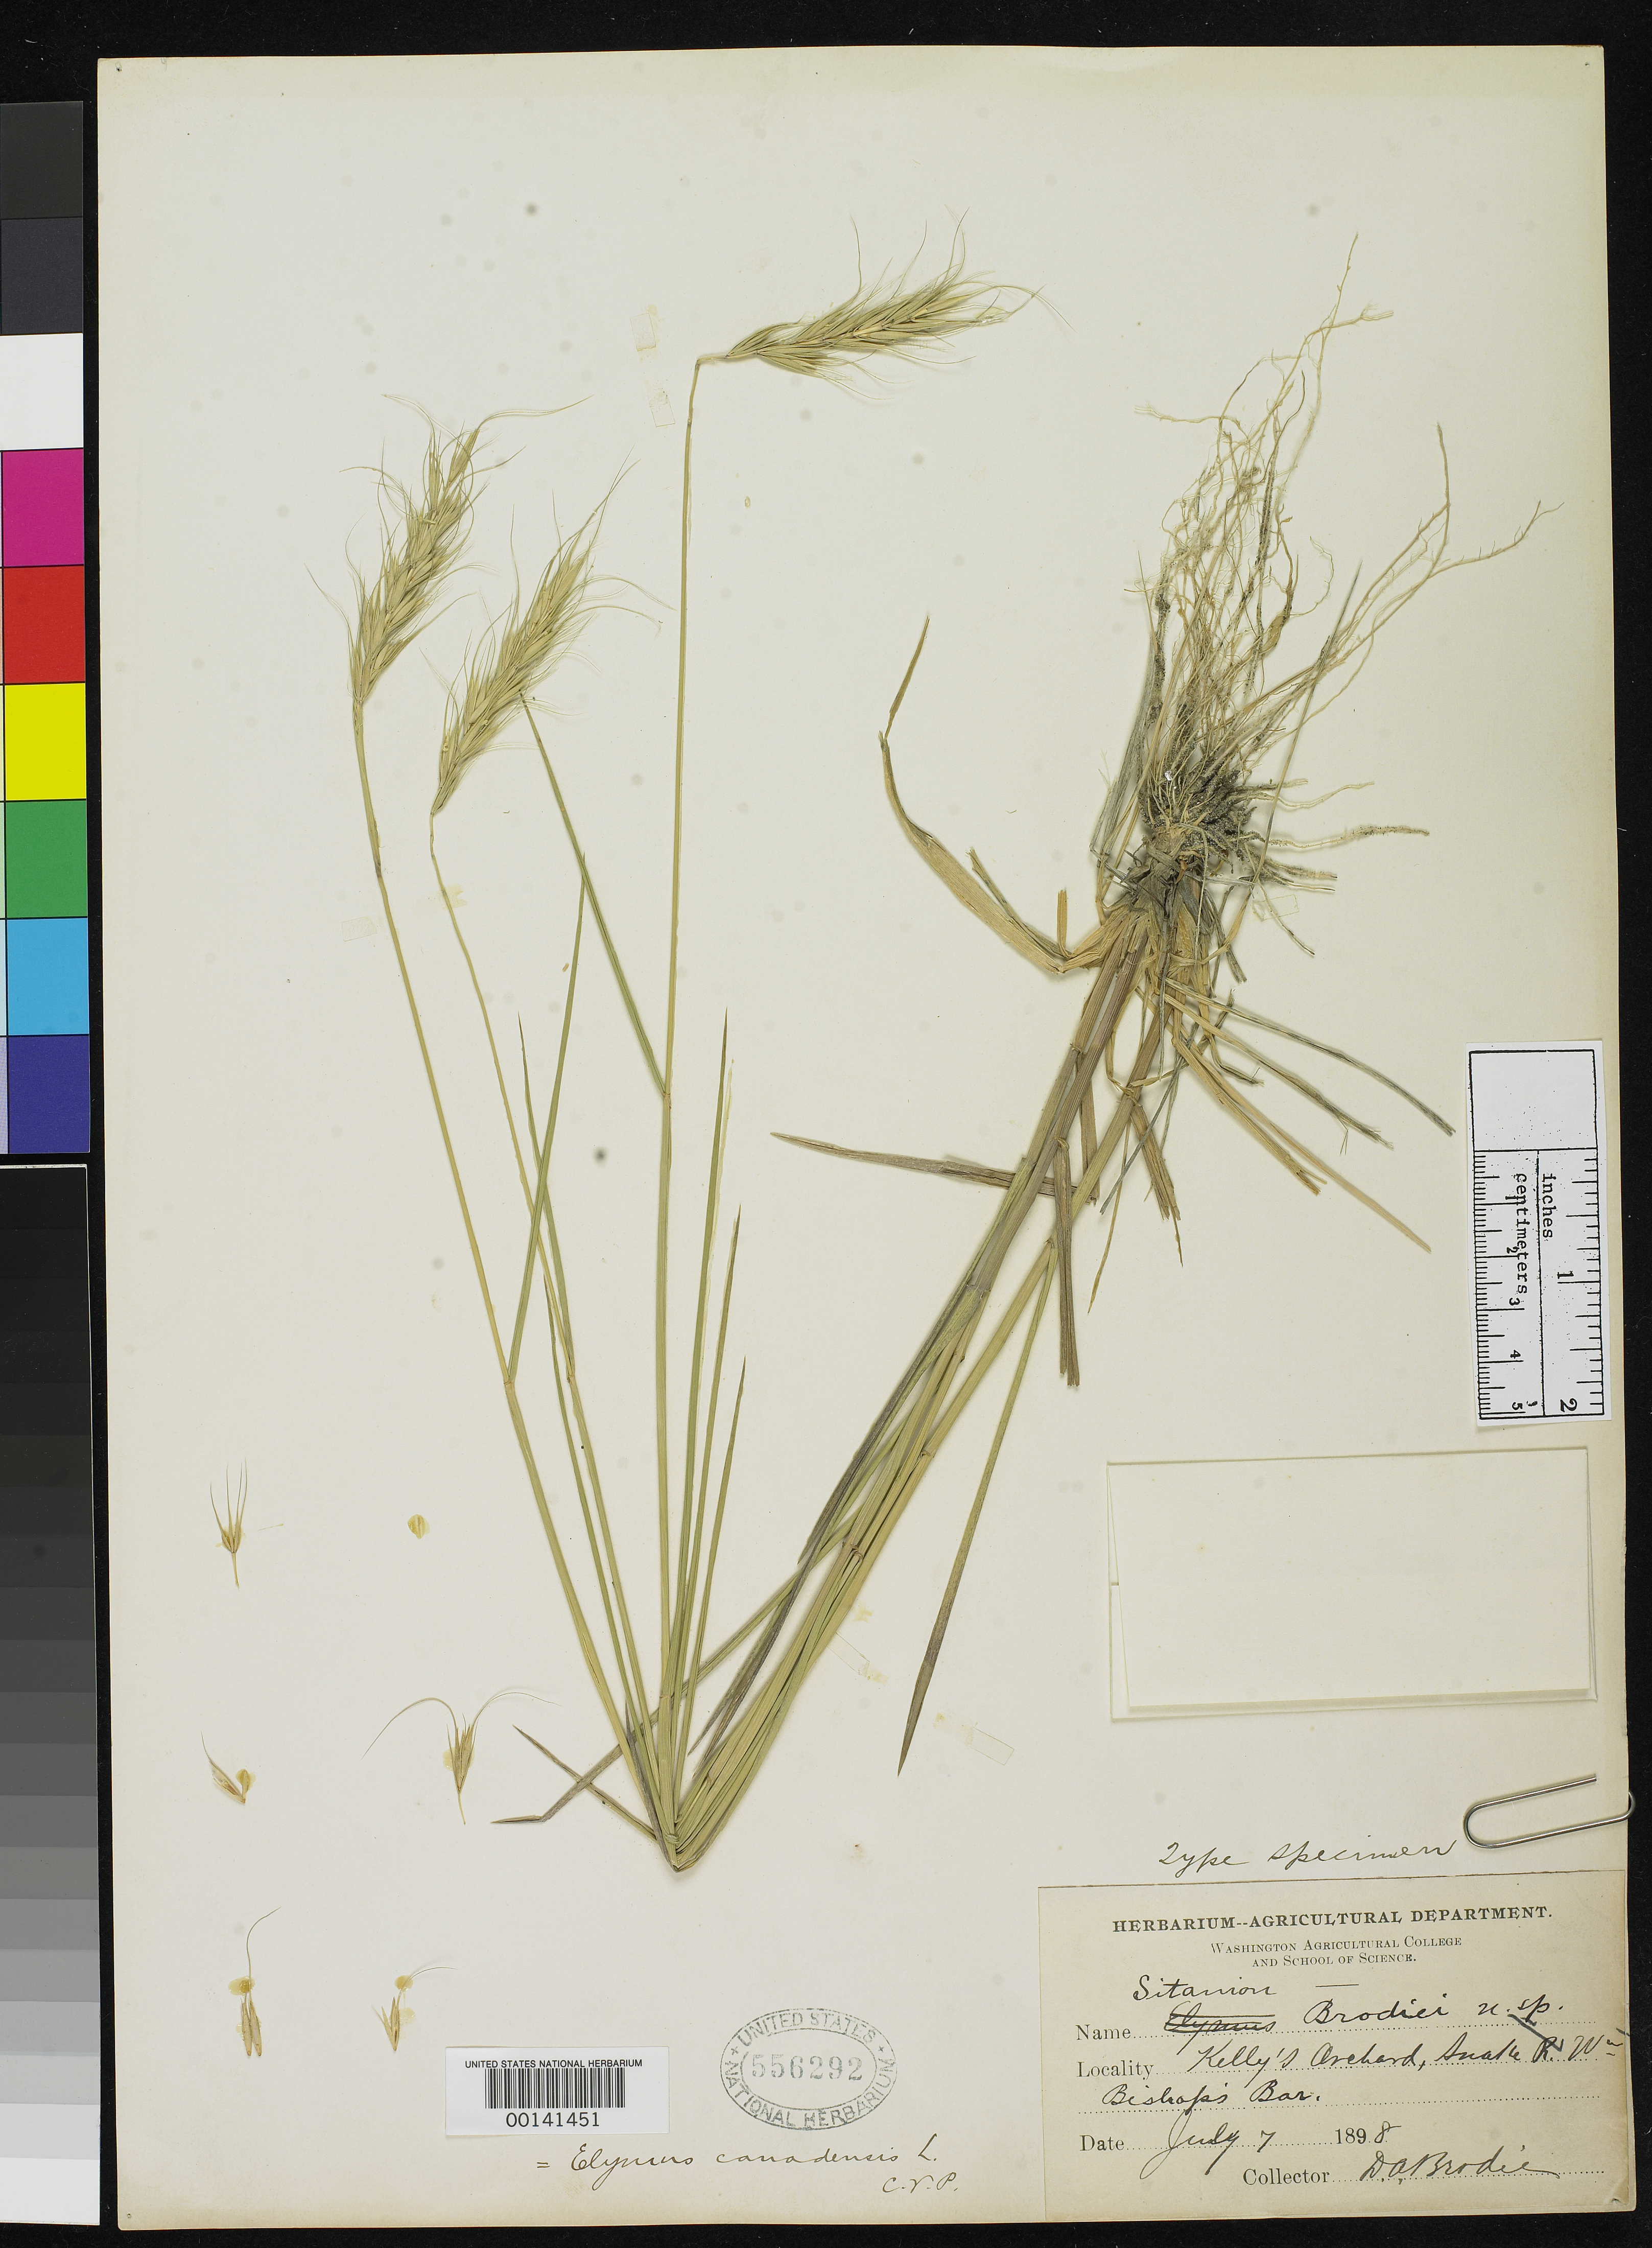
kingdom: Plantae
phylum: Tracheophyta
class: Liliopsida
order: Poales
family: Poaceae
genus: Sitanion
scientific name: Sitanion brodiei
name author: Piper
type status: Isotype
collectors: D. Brodie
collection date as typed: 07 Jul 1895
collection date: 1895-07-07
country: United States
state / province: Washington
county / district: Whitman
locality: Snake River, Bishop's Bar.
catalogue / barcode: US 556292